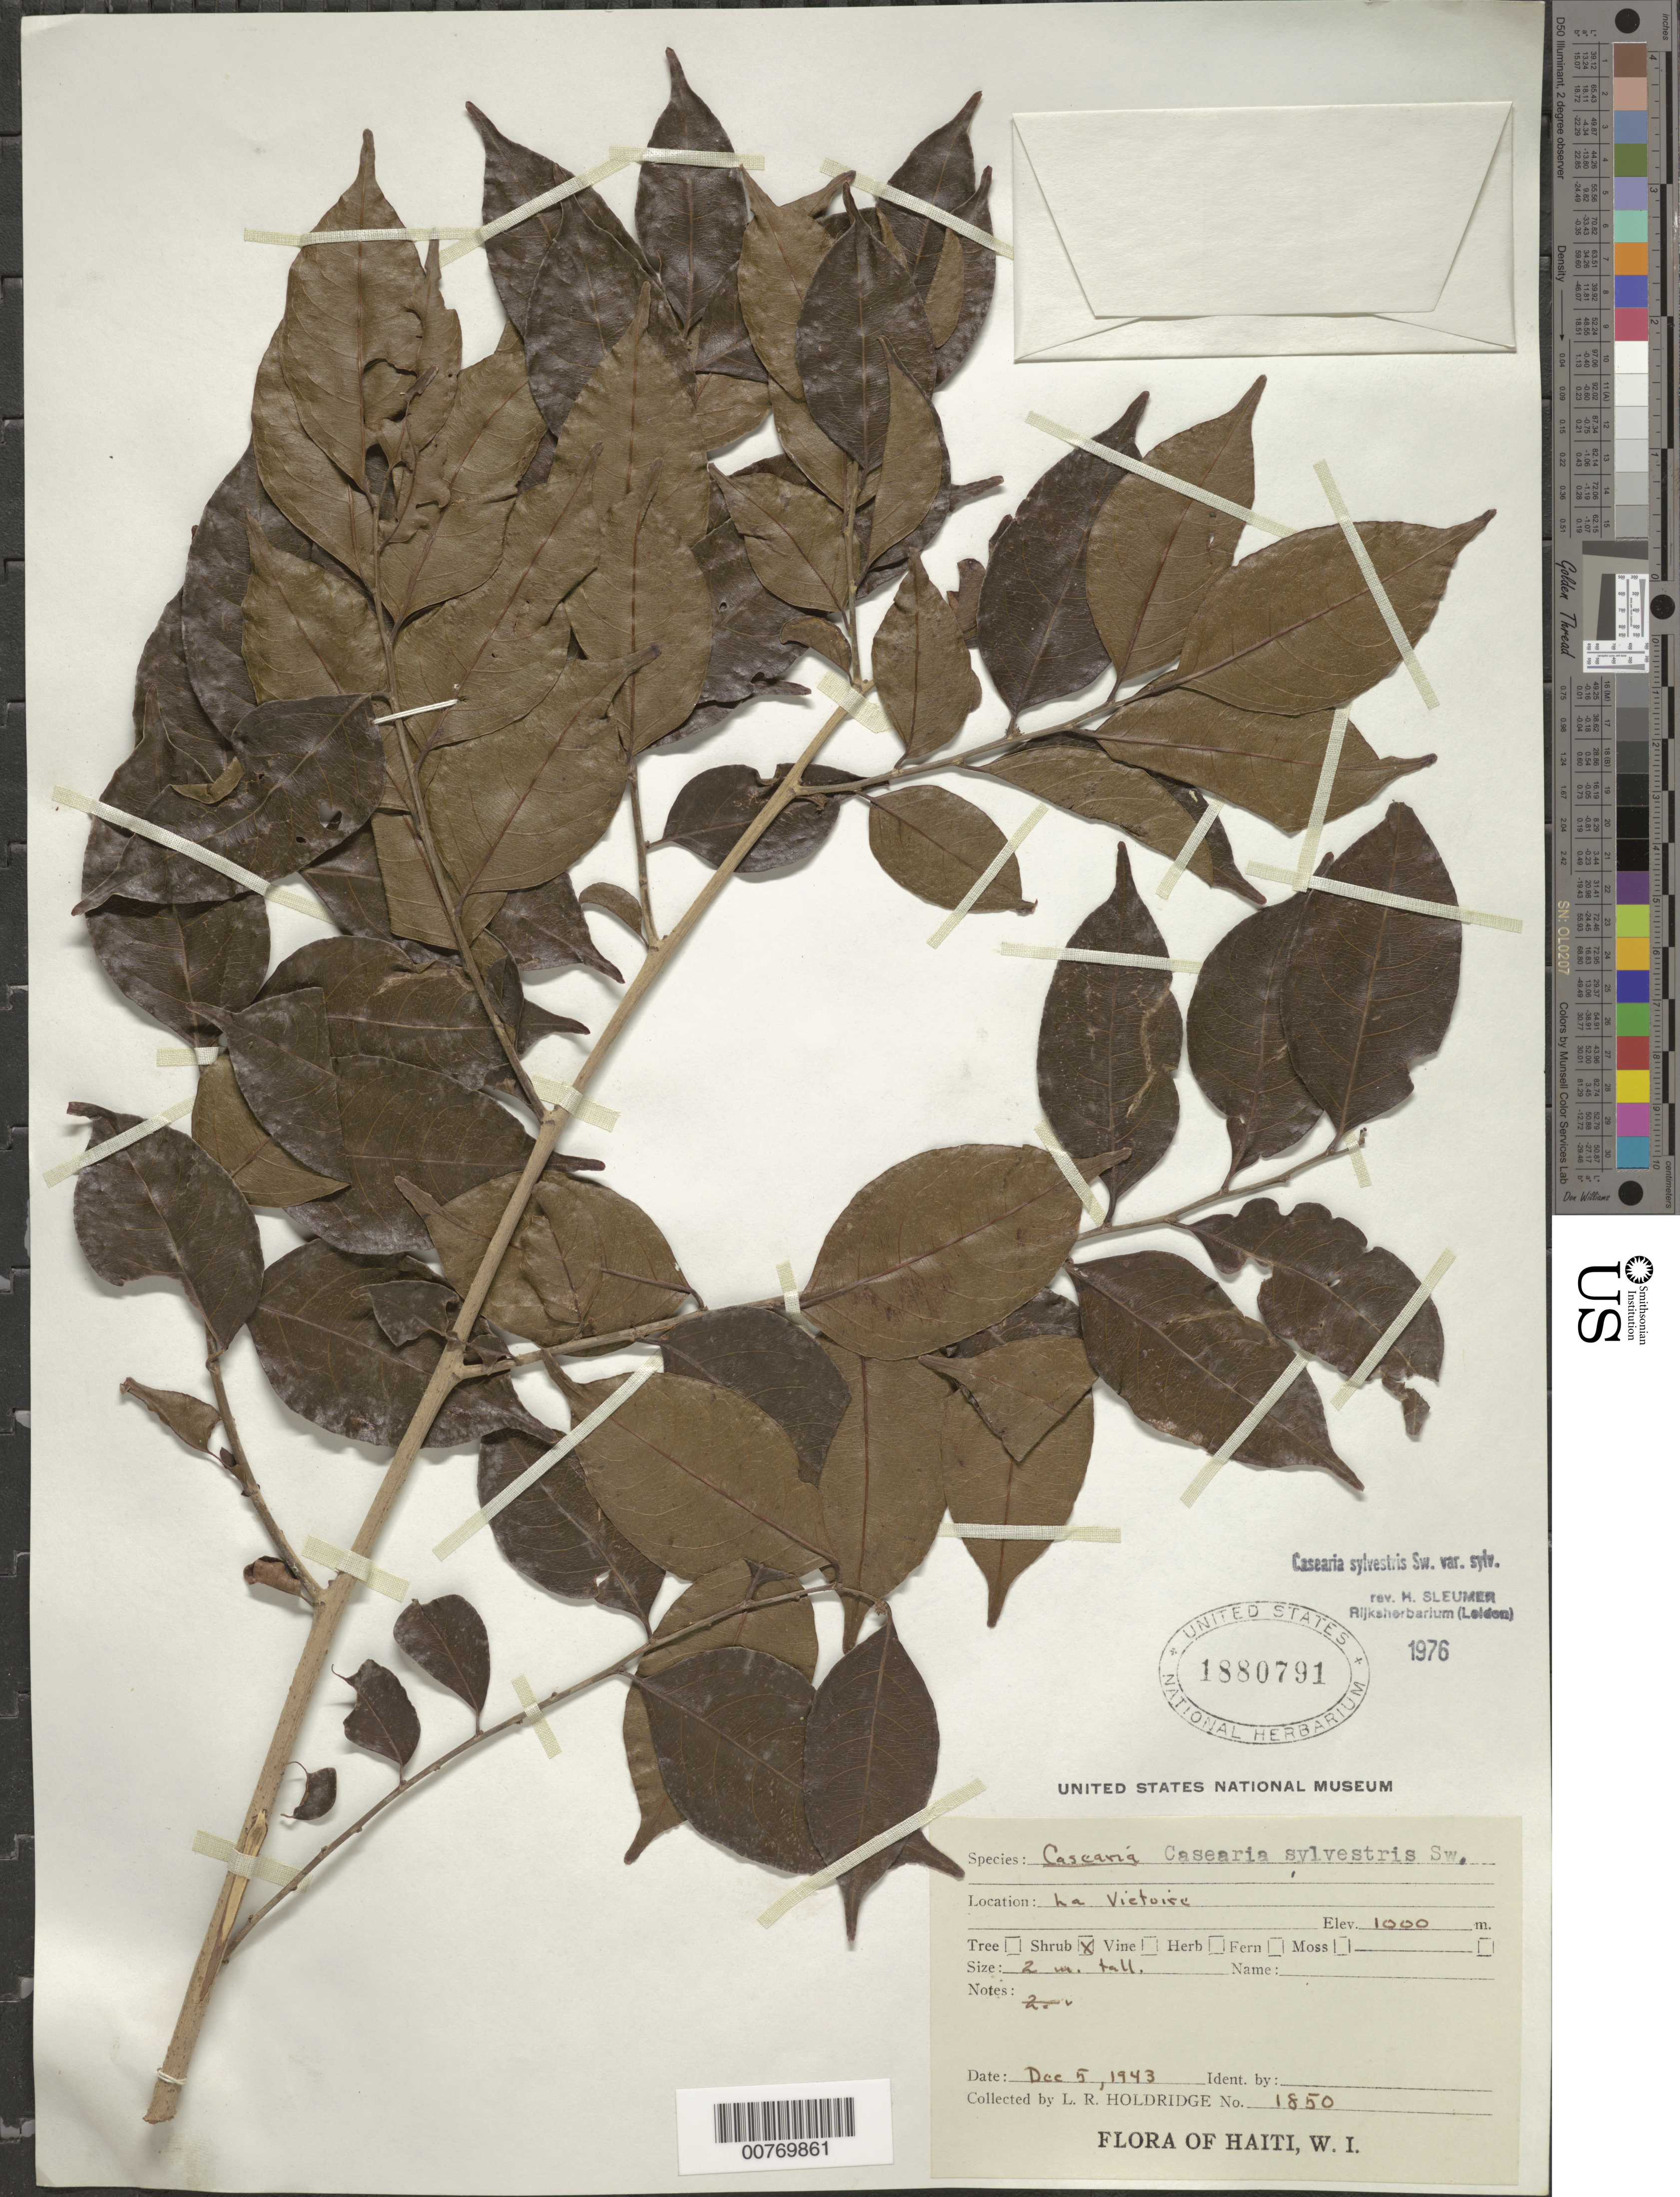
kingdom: Plantae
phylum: Tracheophyta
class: Magnoliopsida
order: Malpighiales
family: Salicaceae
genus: Casearia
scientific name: Casearia sylvestris var. sylvestris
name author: Sw.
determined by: Sleumer, H. O.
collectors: L. Holdridge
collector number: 1850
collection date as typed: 05 Dec 1943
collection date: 1943-12-05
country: Haiti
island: Hispaniola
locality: La Victoire.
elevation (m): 1000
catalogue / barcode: US 1880791